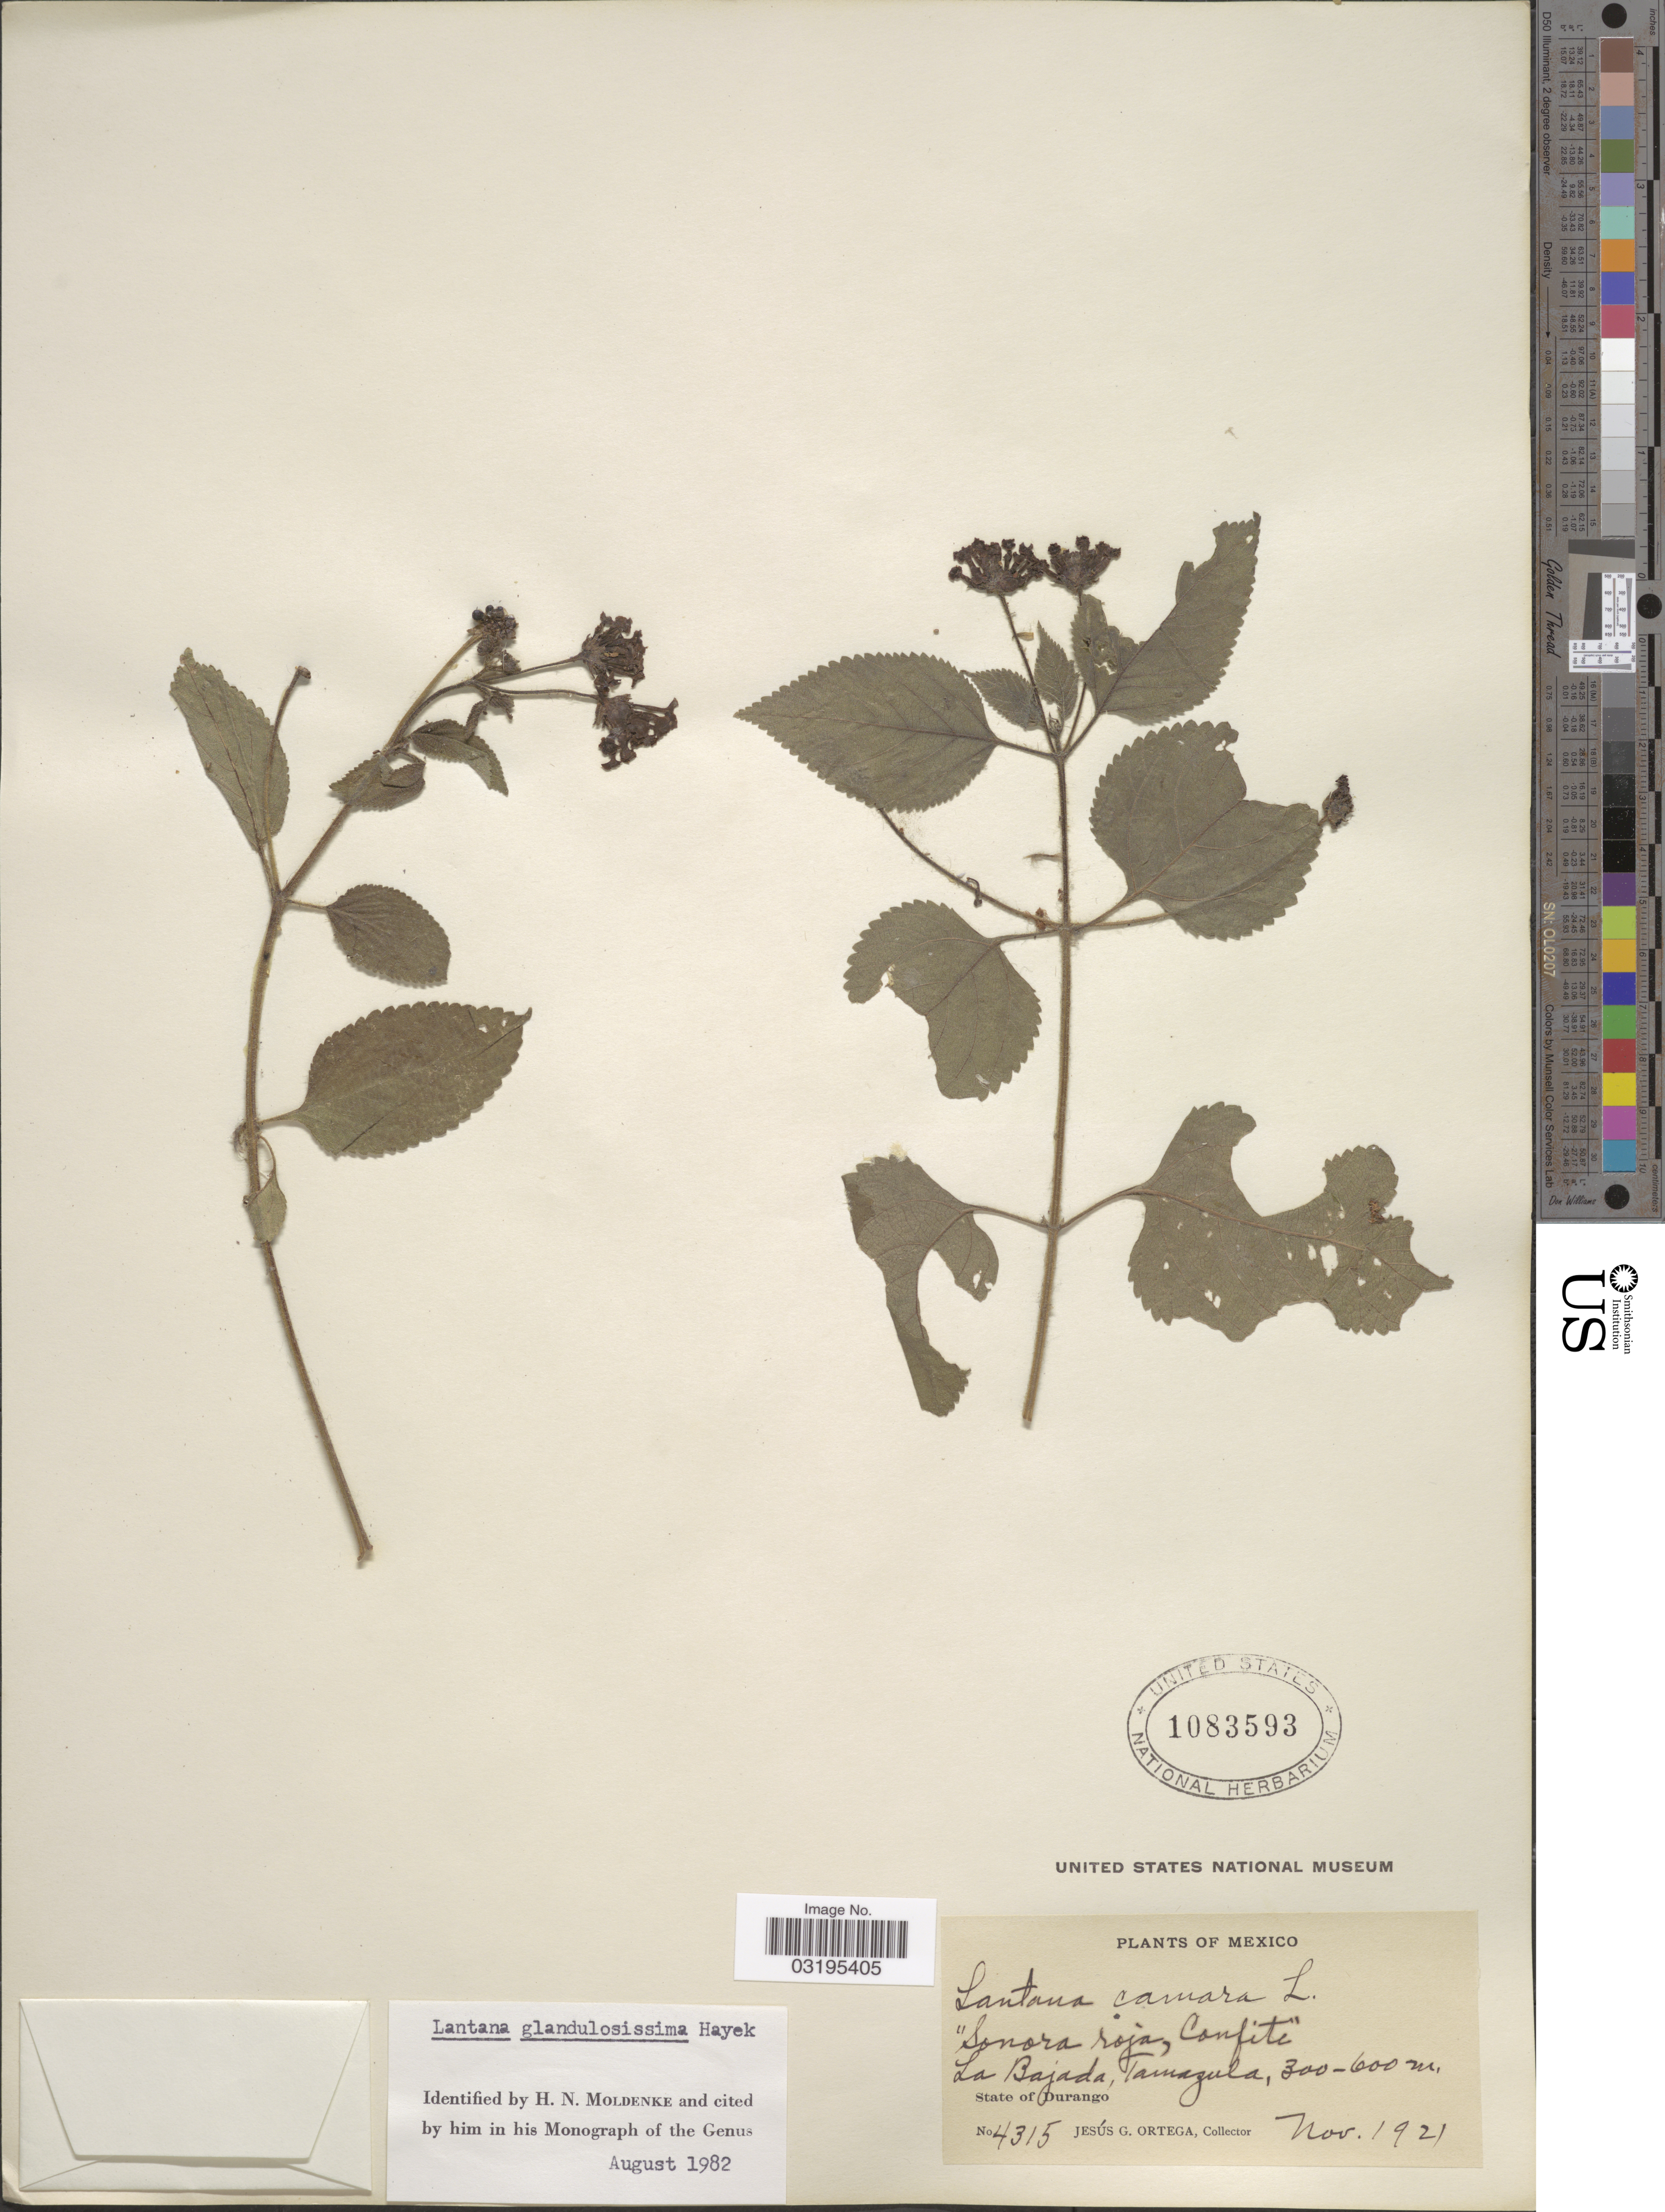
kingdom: Plantae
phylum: Tracheophyta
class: Magnoliopsida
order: Lamiales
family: Verbenaceae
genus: Lantana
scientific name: Lantana glandulosissima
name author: Hayek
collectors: J. Ortega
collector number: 4315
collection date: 1921-11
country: Mexico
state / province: Durango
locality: La Bajada, Tamazula.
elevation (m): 300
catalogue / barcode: US 1083593